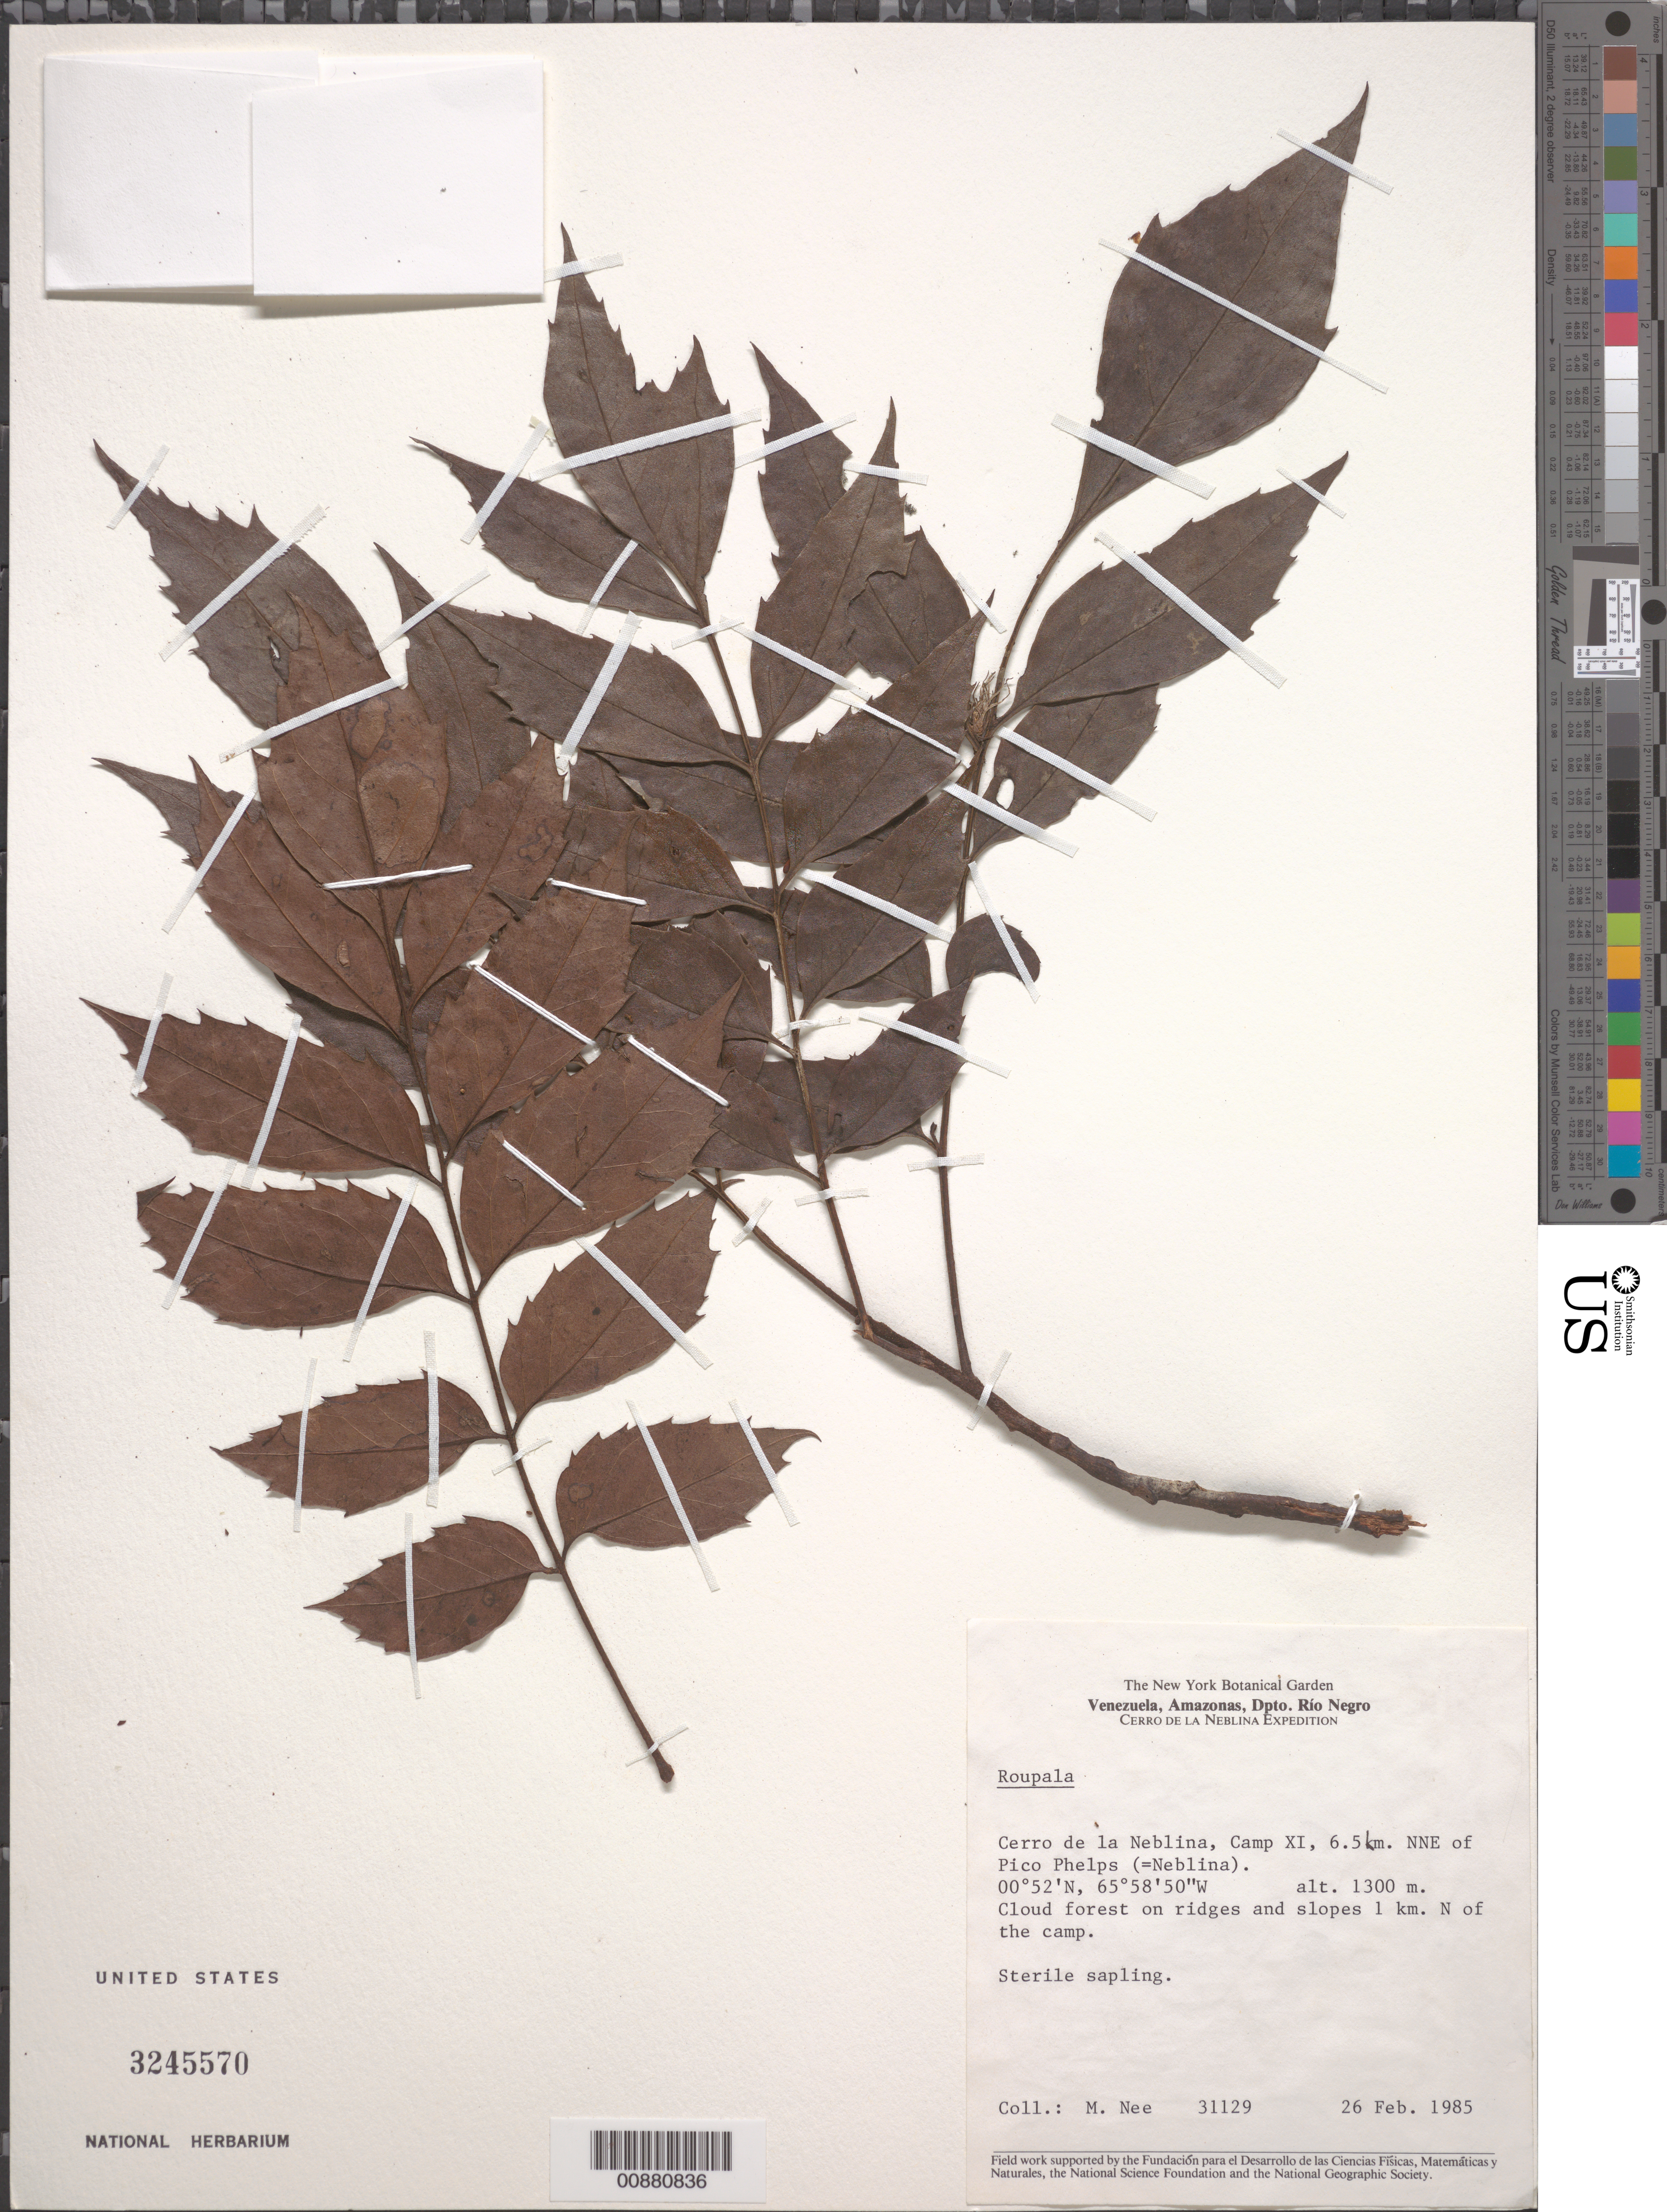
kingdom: Plantae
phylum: Tracheophyta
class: Magnoliopsida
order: Proteales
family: Proteaceae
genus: Roupala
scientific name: Roupala sp.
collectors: M. Nee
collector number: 31129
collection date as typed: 26-Feb-85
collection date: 1985-02-26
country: Venezuela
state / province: Amazonas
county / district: Río Negro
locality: Cerro de la Neblina, 1 km north of Camp XI, 6.5 km NNE of Pico Phelps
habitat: Cloud forest on ridges and slopes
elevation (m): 1300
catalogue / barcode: US 3245570